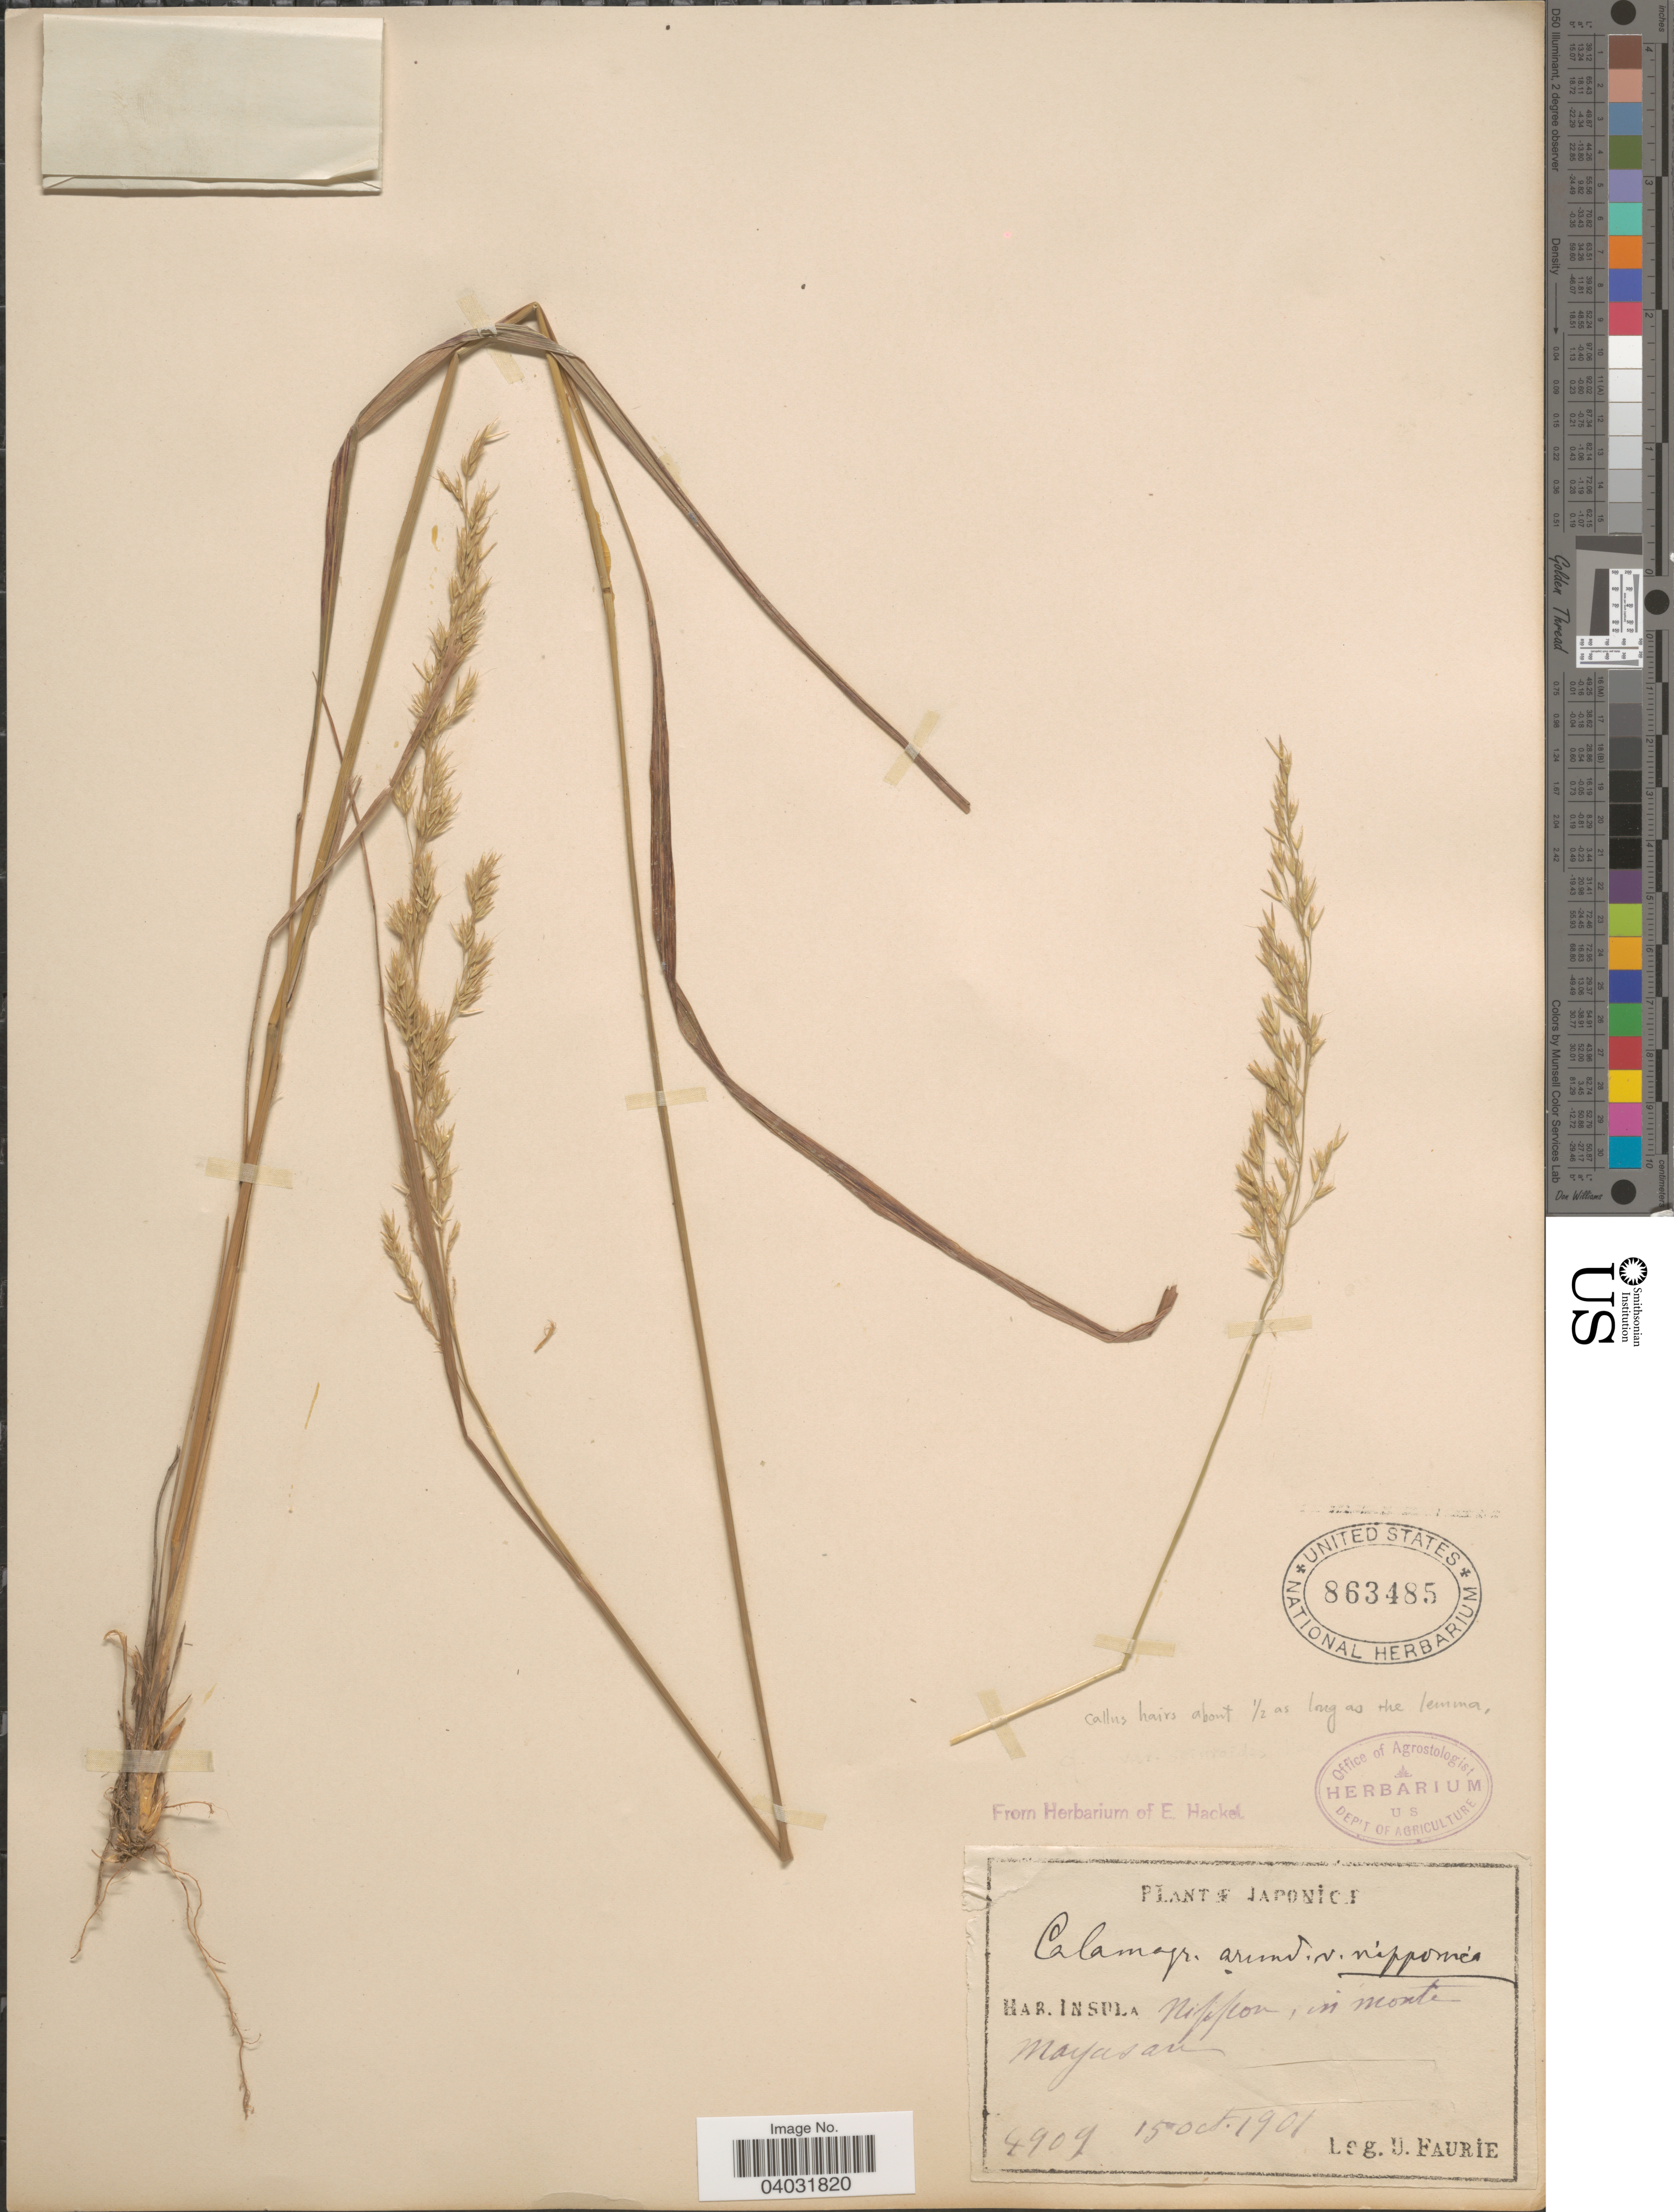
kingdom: Plantae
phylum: Tracheophyta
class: Liliopsida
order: Poales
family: Poaceae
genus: Calamagrostis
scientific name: Calamagrostis arundinacea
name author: (L.) Roth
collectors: U. Faurie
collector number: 4909*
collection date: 1901-10-15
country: Japan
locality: Nippon, in monte Mayasan.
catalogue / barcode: US 863485